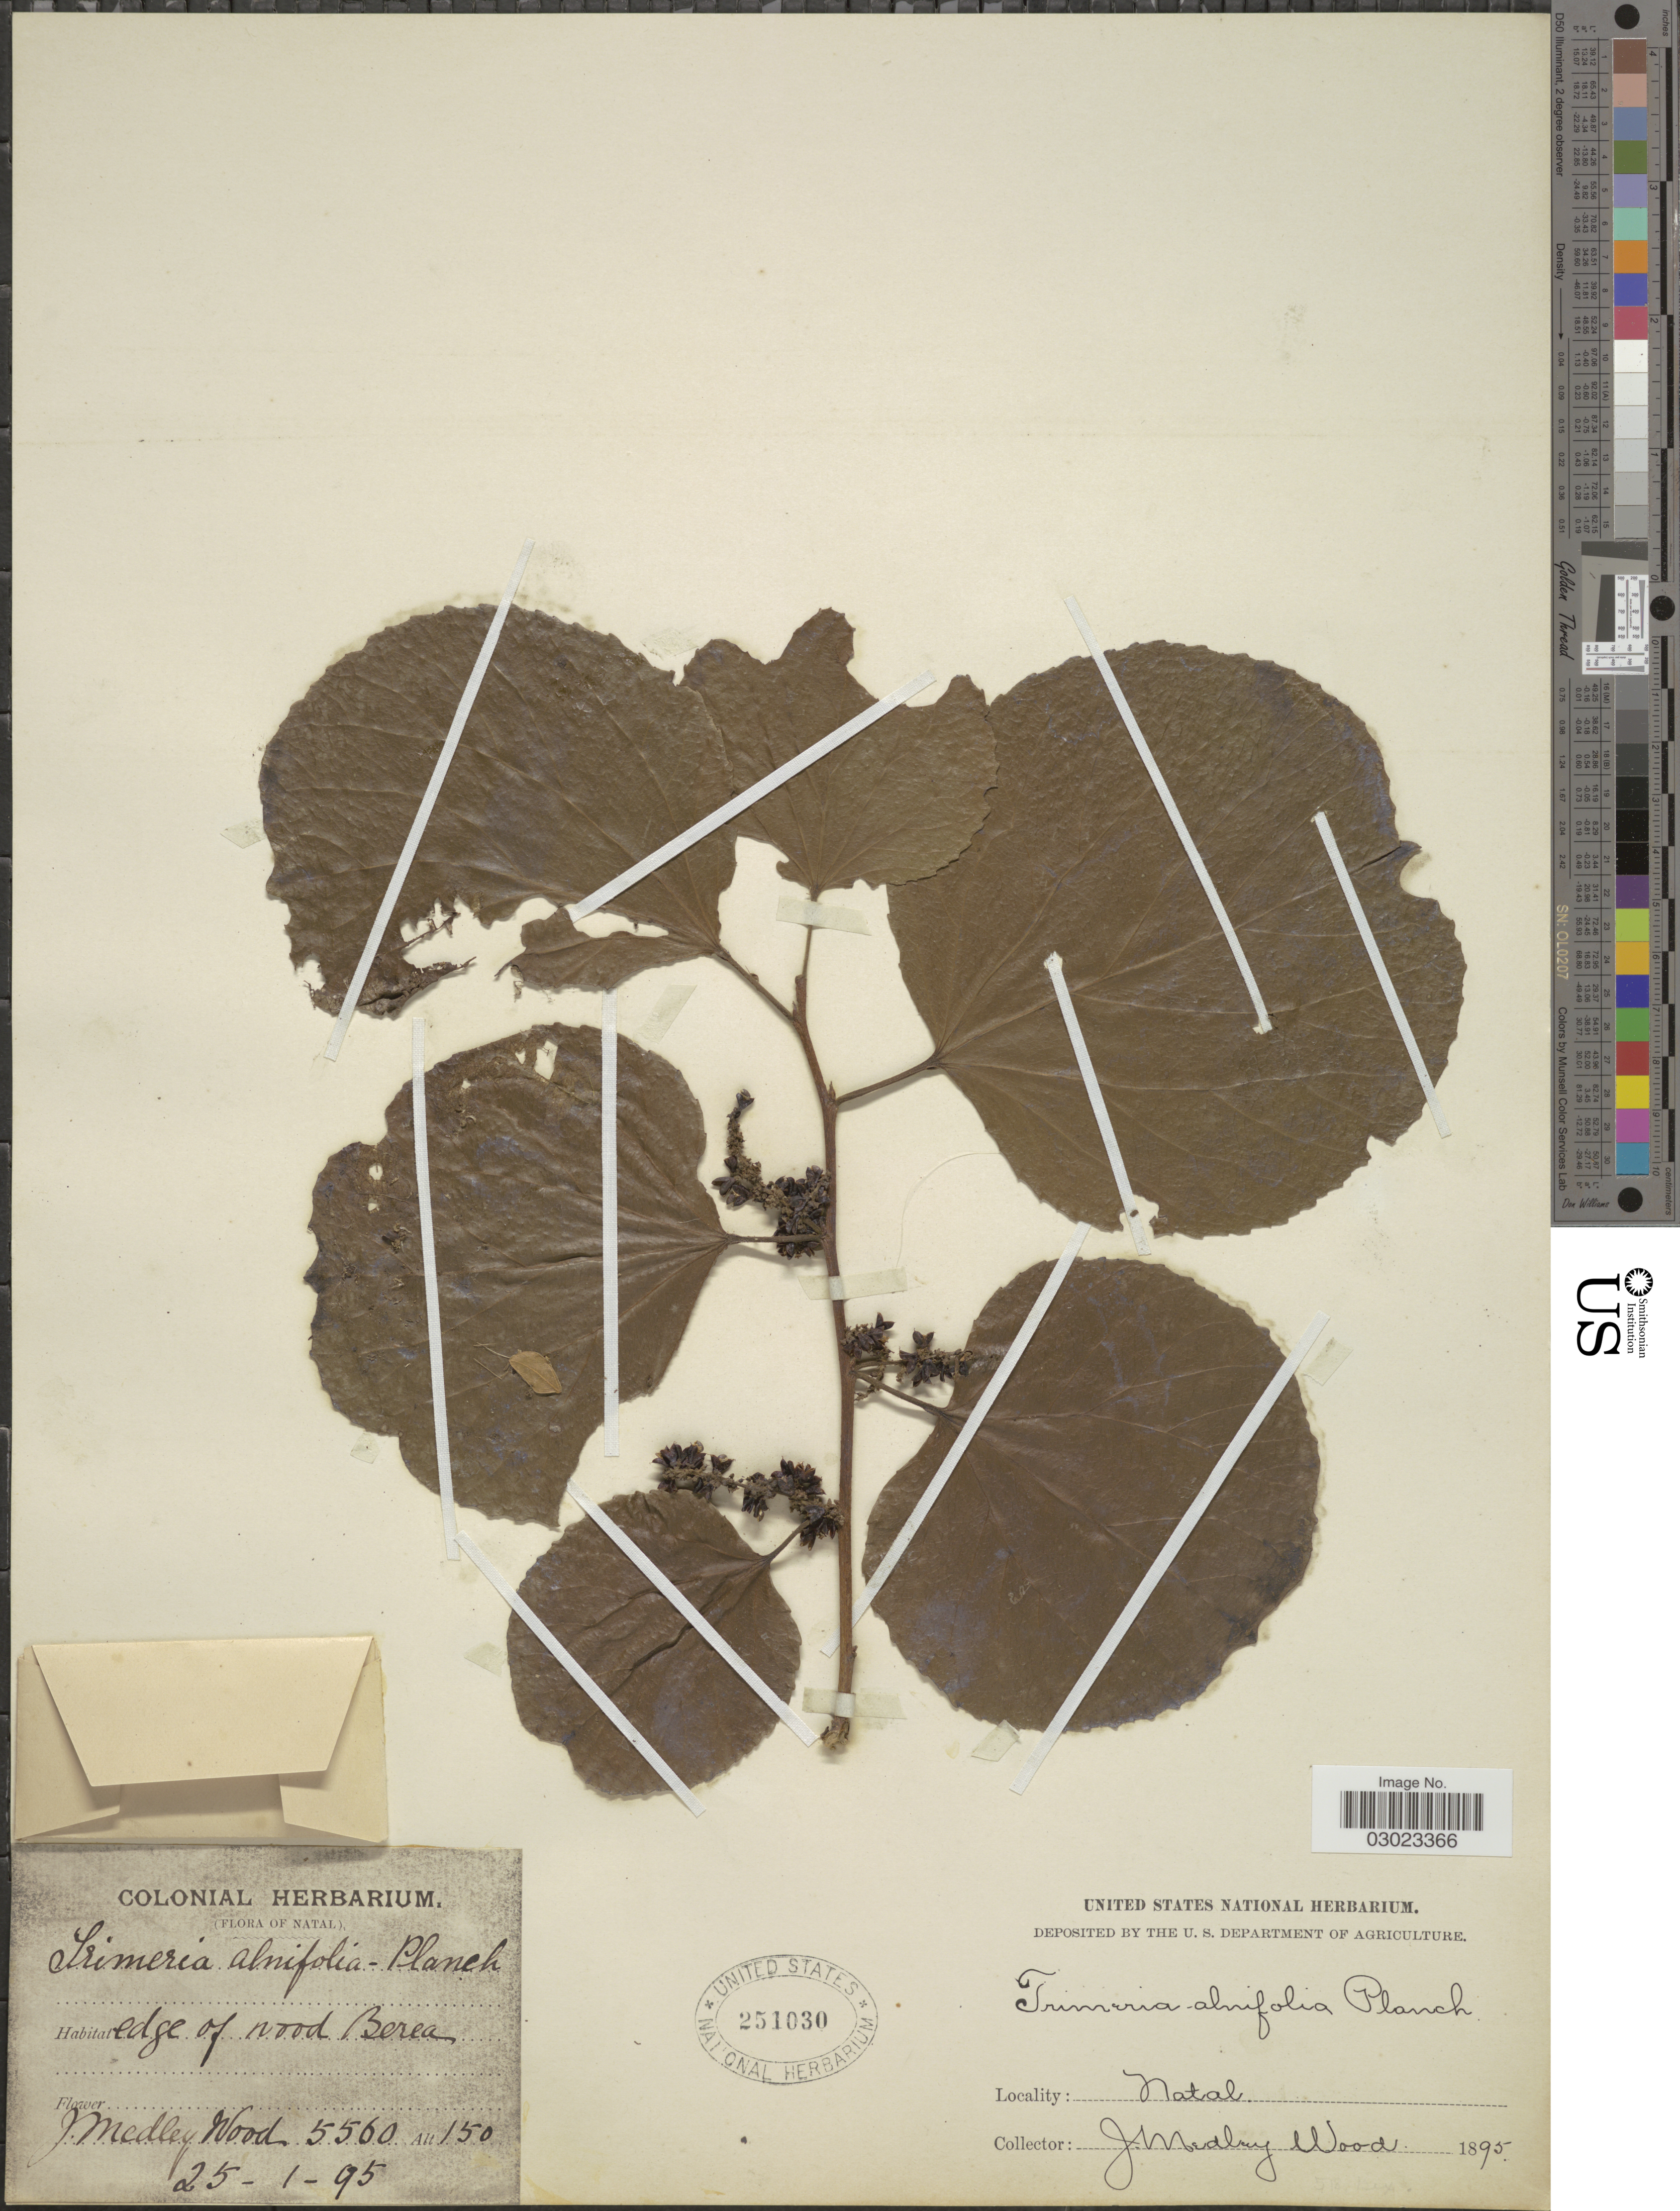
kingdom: Plantae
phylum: Tracheophyta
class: Magnoliopsida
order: Malpighiales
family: Salicaceae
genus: Trimeria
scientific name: Trimeria alnifolia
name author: Harv.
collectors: J. Medley Wood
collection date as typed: Transcribed d/m/y: 25/1/95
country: South Africa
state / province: KwaZulu-Natal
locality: Natal, edge of wood Berea.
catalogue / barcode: US 251030